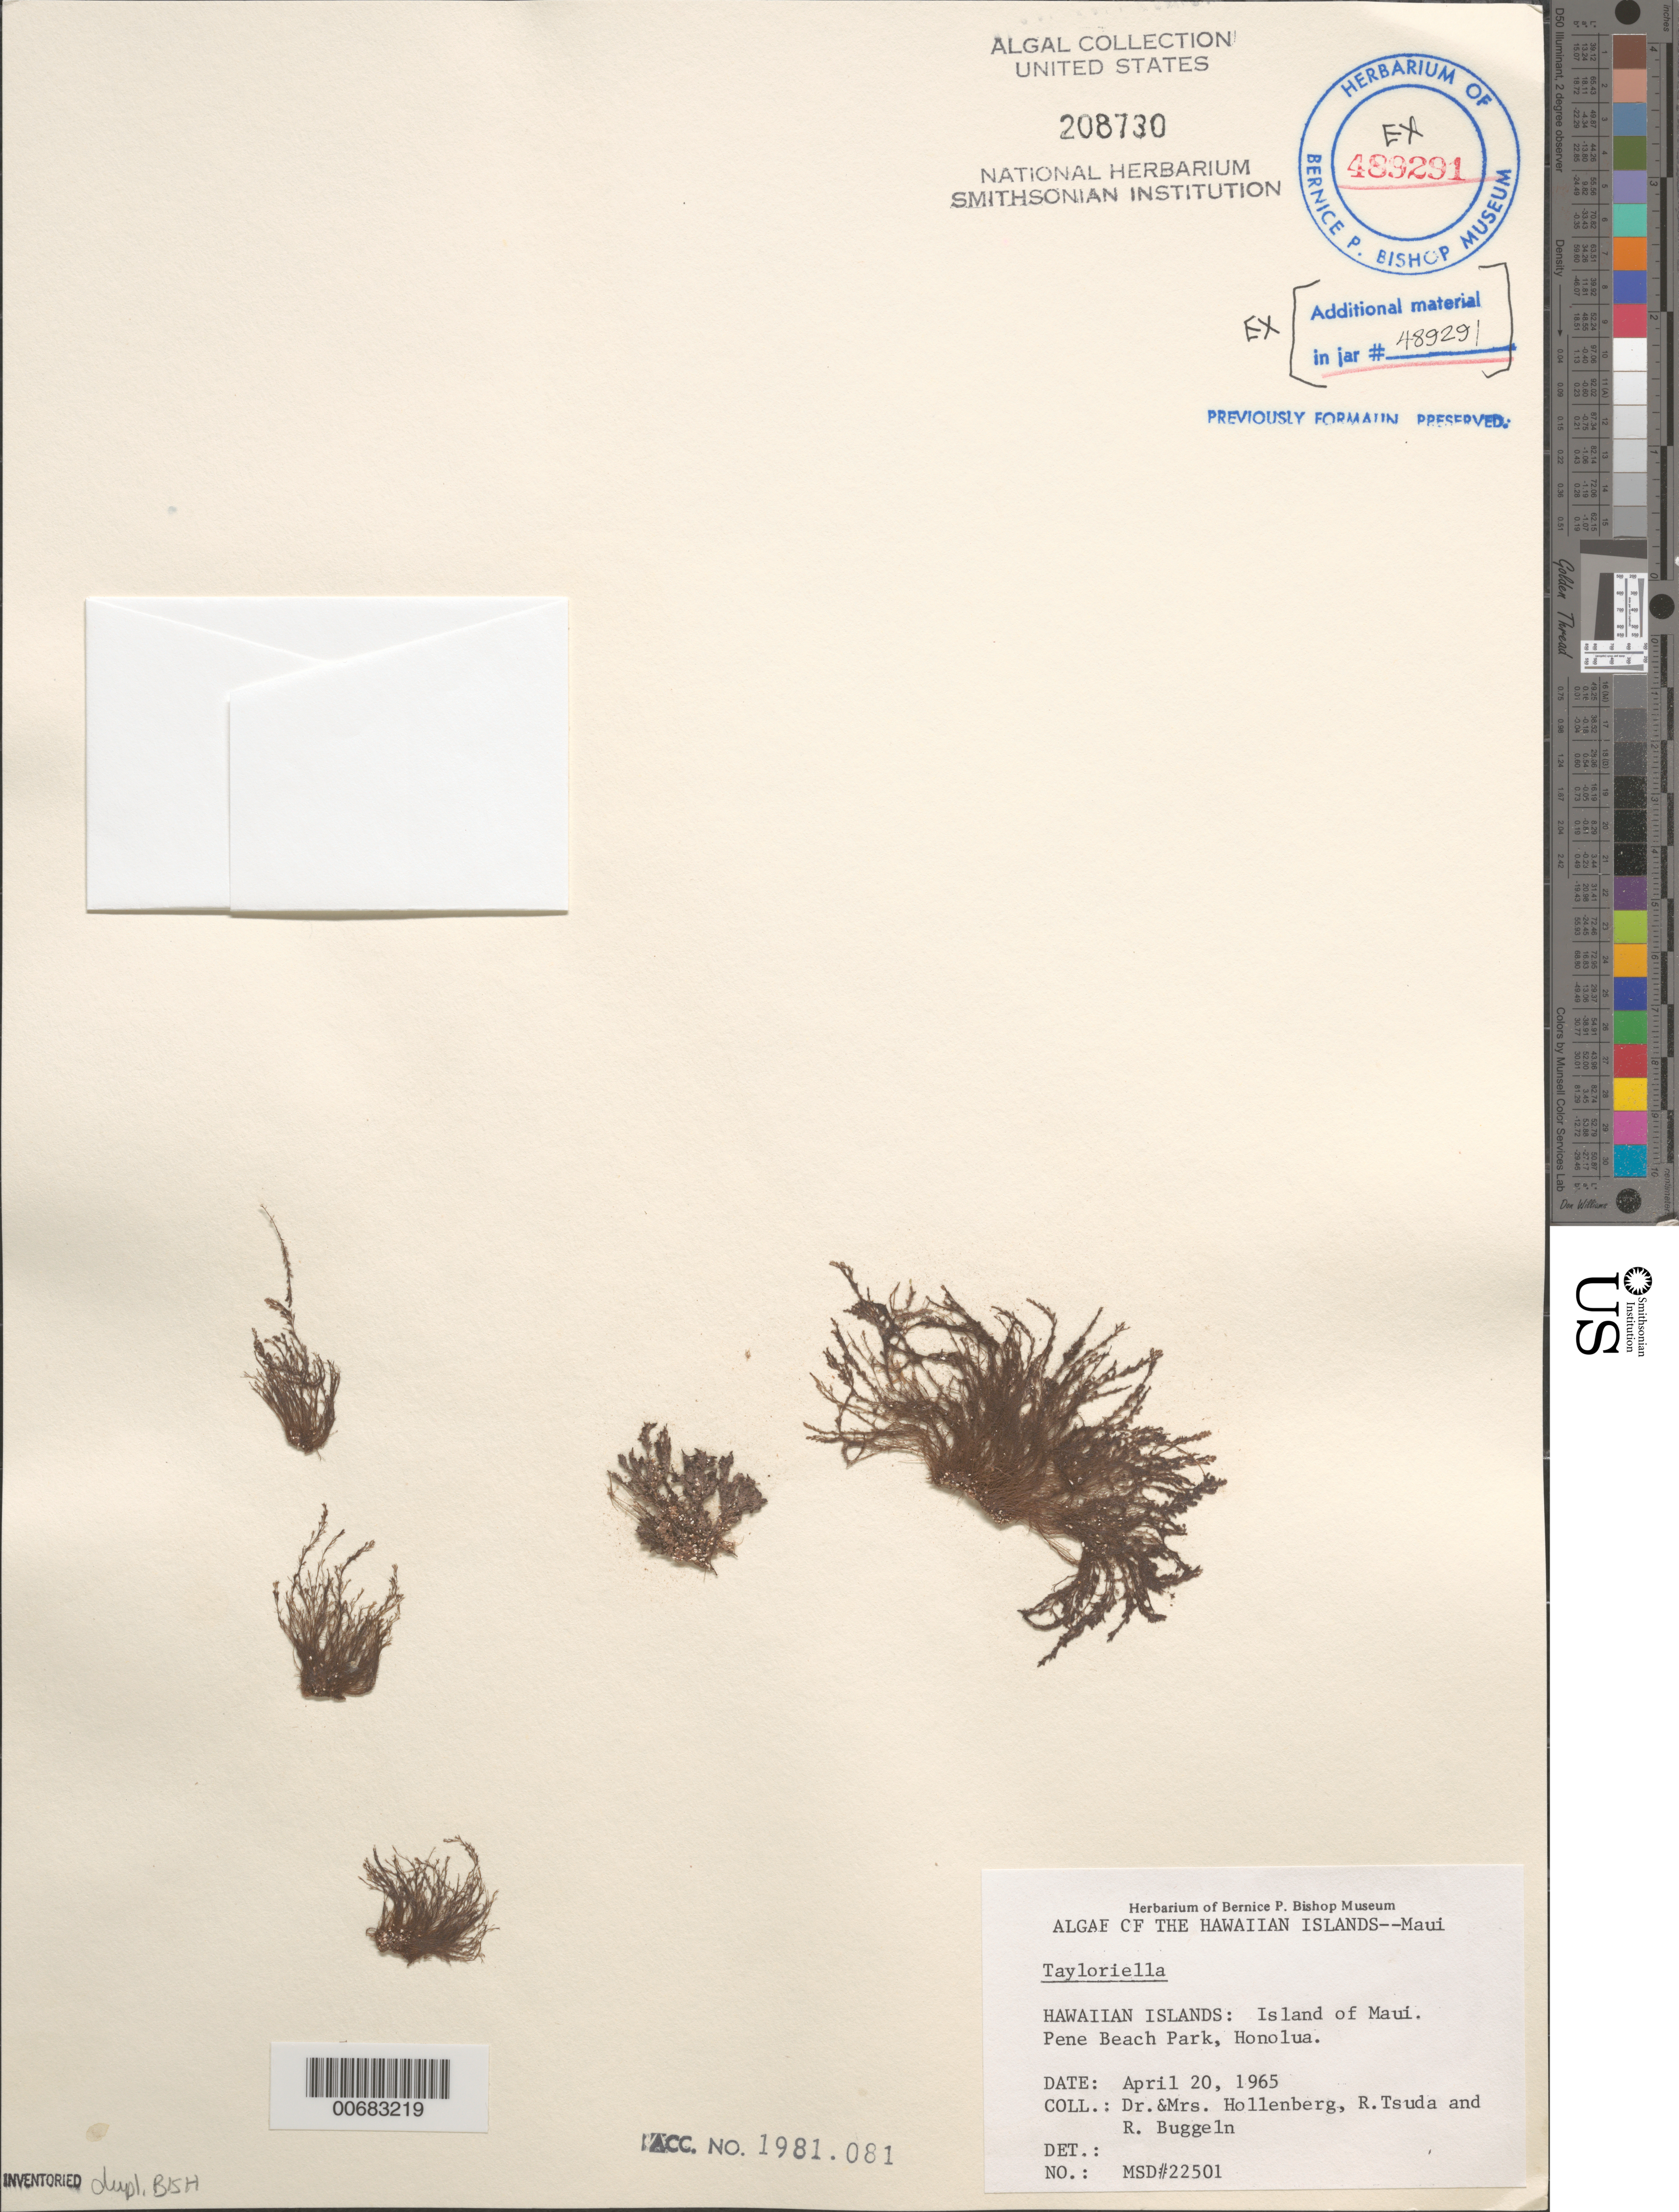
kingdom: Plantae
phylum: Rhodophyta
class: Florideophyceae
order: Ceramiales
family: Rhodomelaceae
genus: Tayloriella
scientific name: Tayloriella sp.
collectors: G. Hollenberg, R. Tsuda, R. Buggeln & M. Hollenberg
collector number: MSD 22501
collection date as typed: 20 Apr 1965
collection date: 1965-04-20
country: United States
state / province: Hawaii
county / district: Maui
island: Maui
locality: Honolua, Pene Beach Park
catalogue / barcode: US 208730